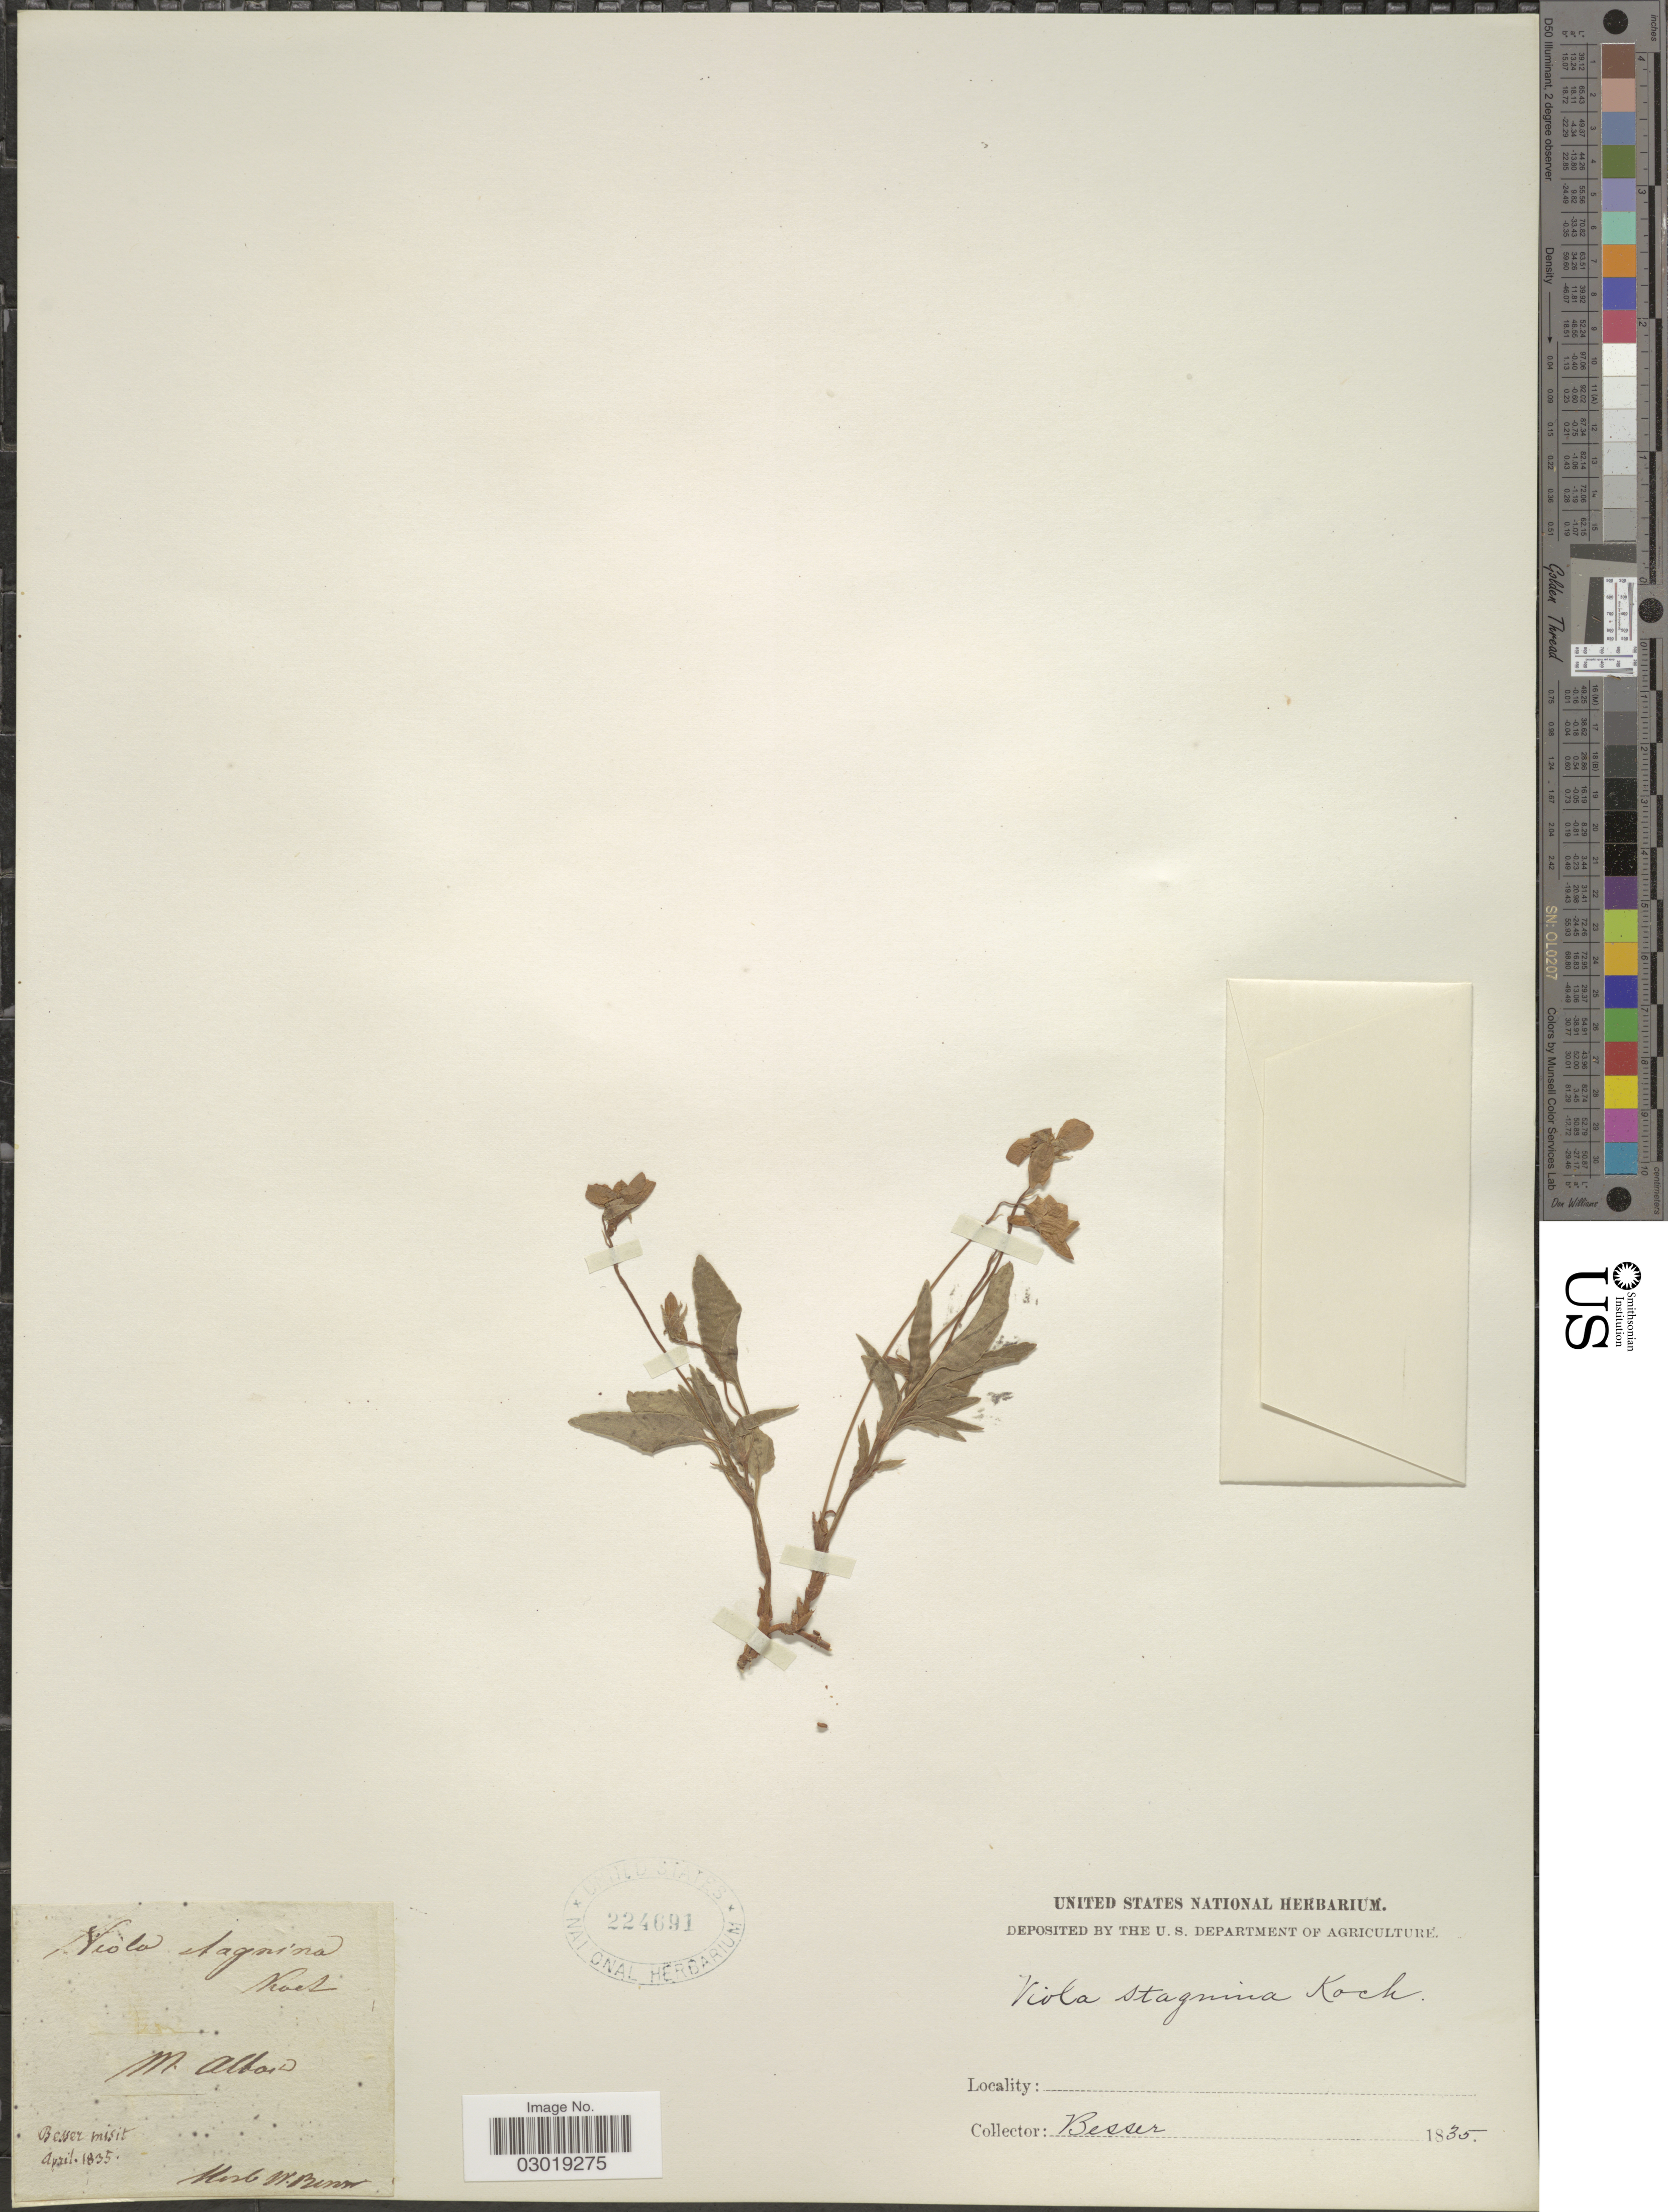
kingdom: Plantae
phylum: Tracheophyta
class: Magnoliopsida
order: Malpighiales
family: Violaceae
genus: Viola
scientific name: Viola stagnina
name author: Kit.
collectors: Besser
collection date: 1835-04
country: Italy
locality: M. Albano.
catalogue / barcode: US 224091